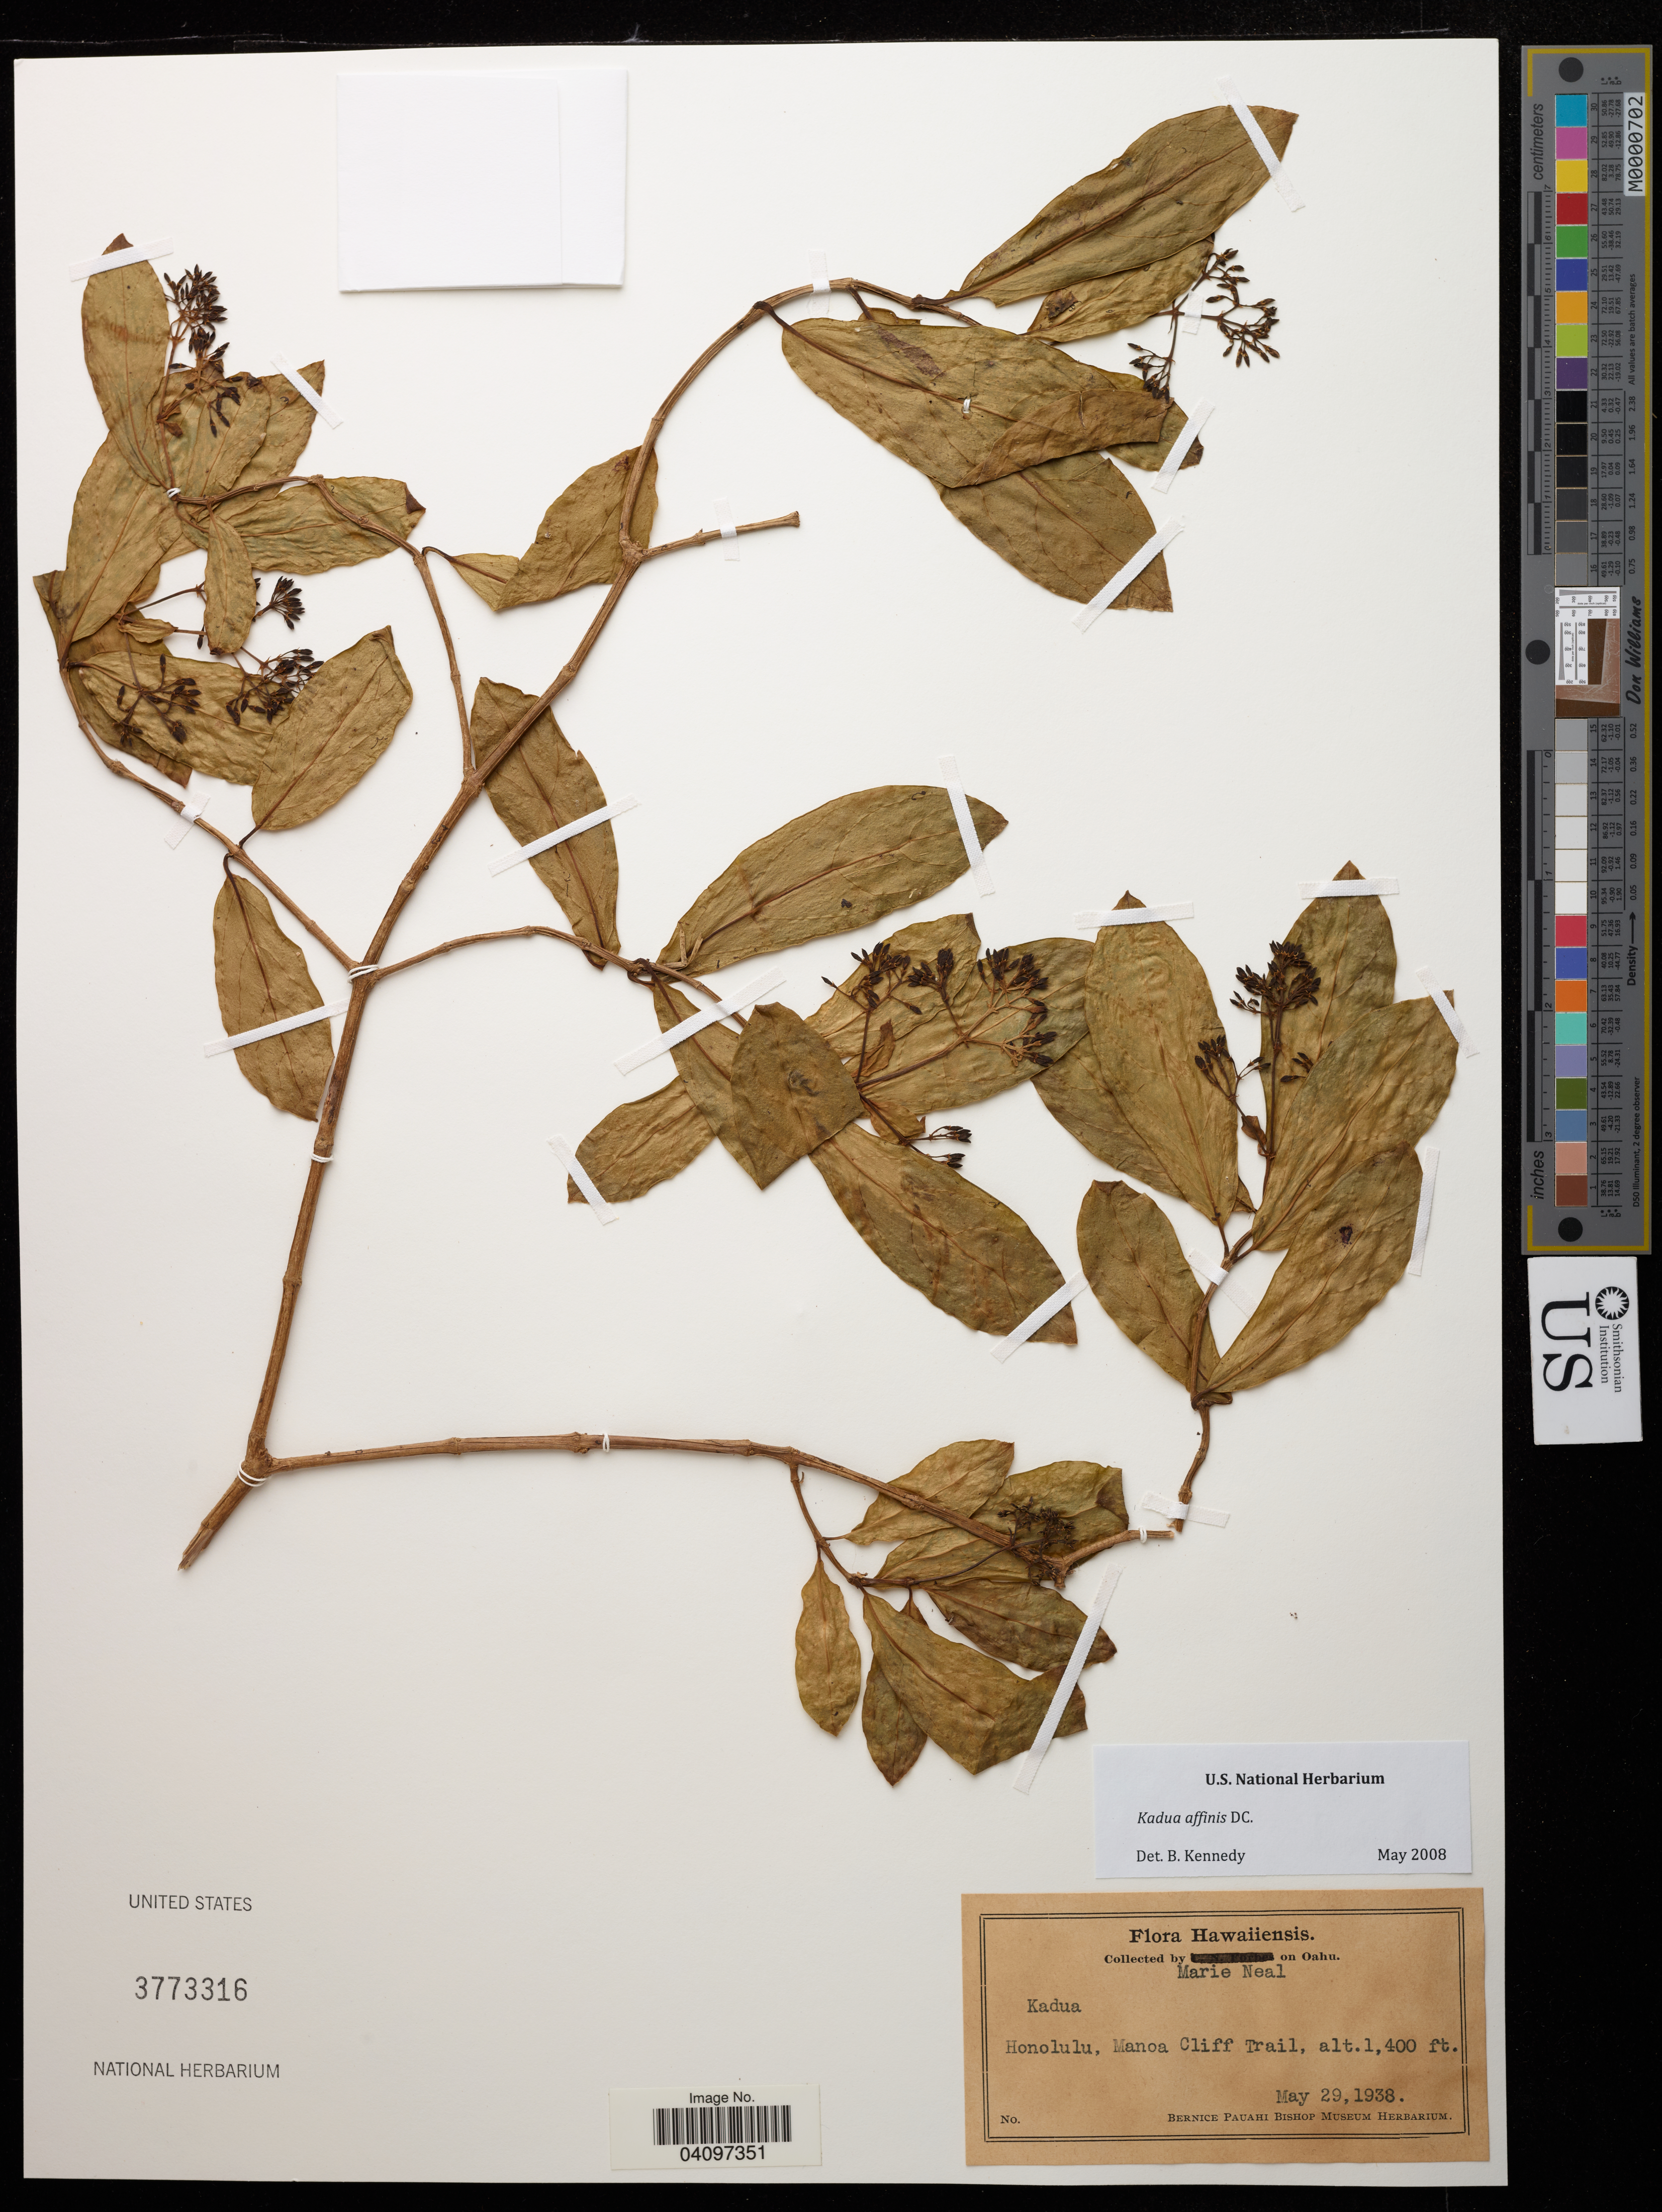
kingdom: Plantae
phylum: Tracheophyta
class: Magnoliopsida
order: Gentianales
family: Rubiaceae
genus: Kadua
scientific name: Kadua affinis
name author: DC.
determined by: Kennedy, B.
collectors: M. Neal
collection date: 1938-05-29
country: United States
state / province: Hawaii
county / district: Honolulu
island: Oahu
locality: Manoa Cliff Trail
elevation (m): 427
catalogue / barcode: US 3773316